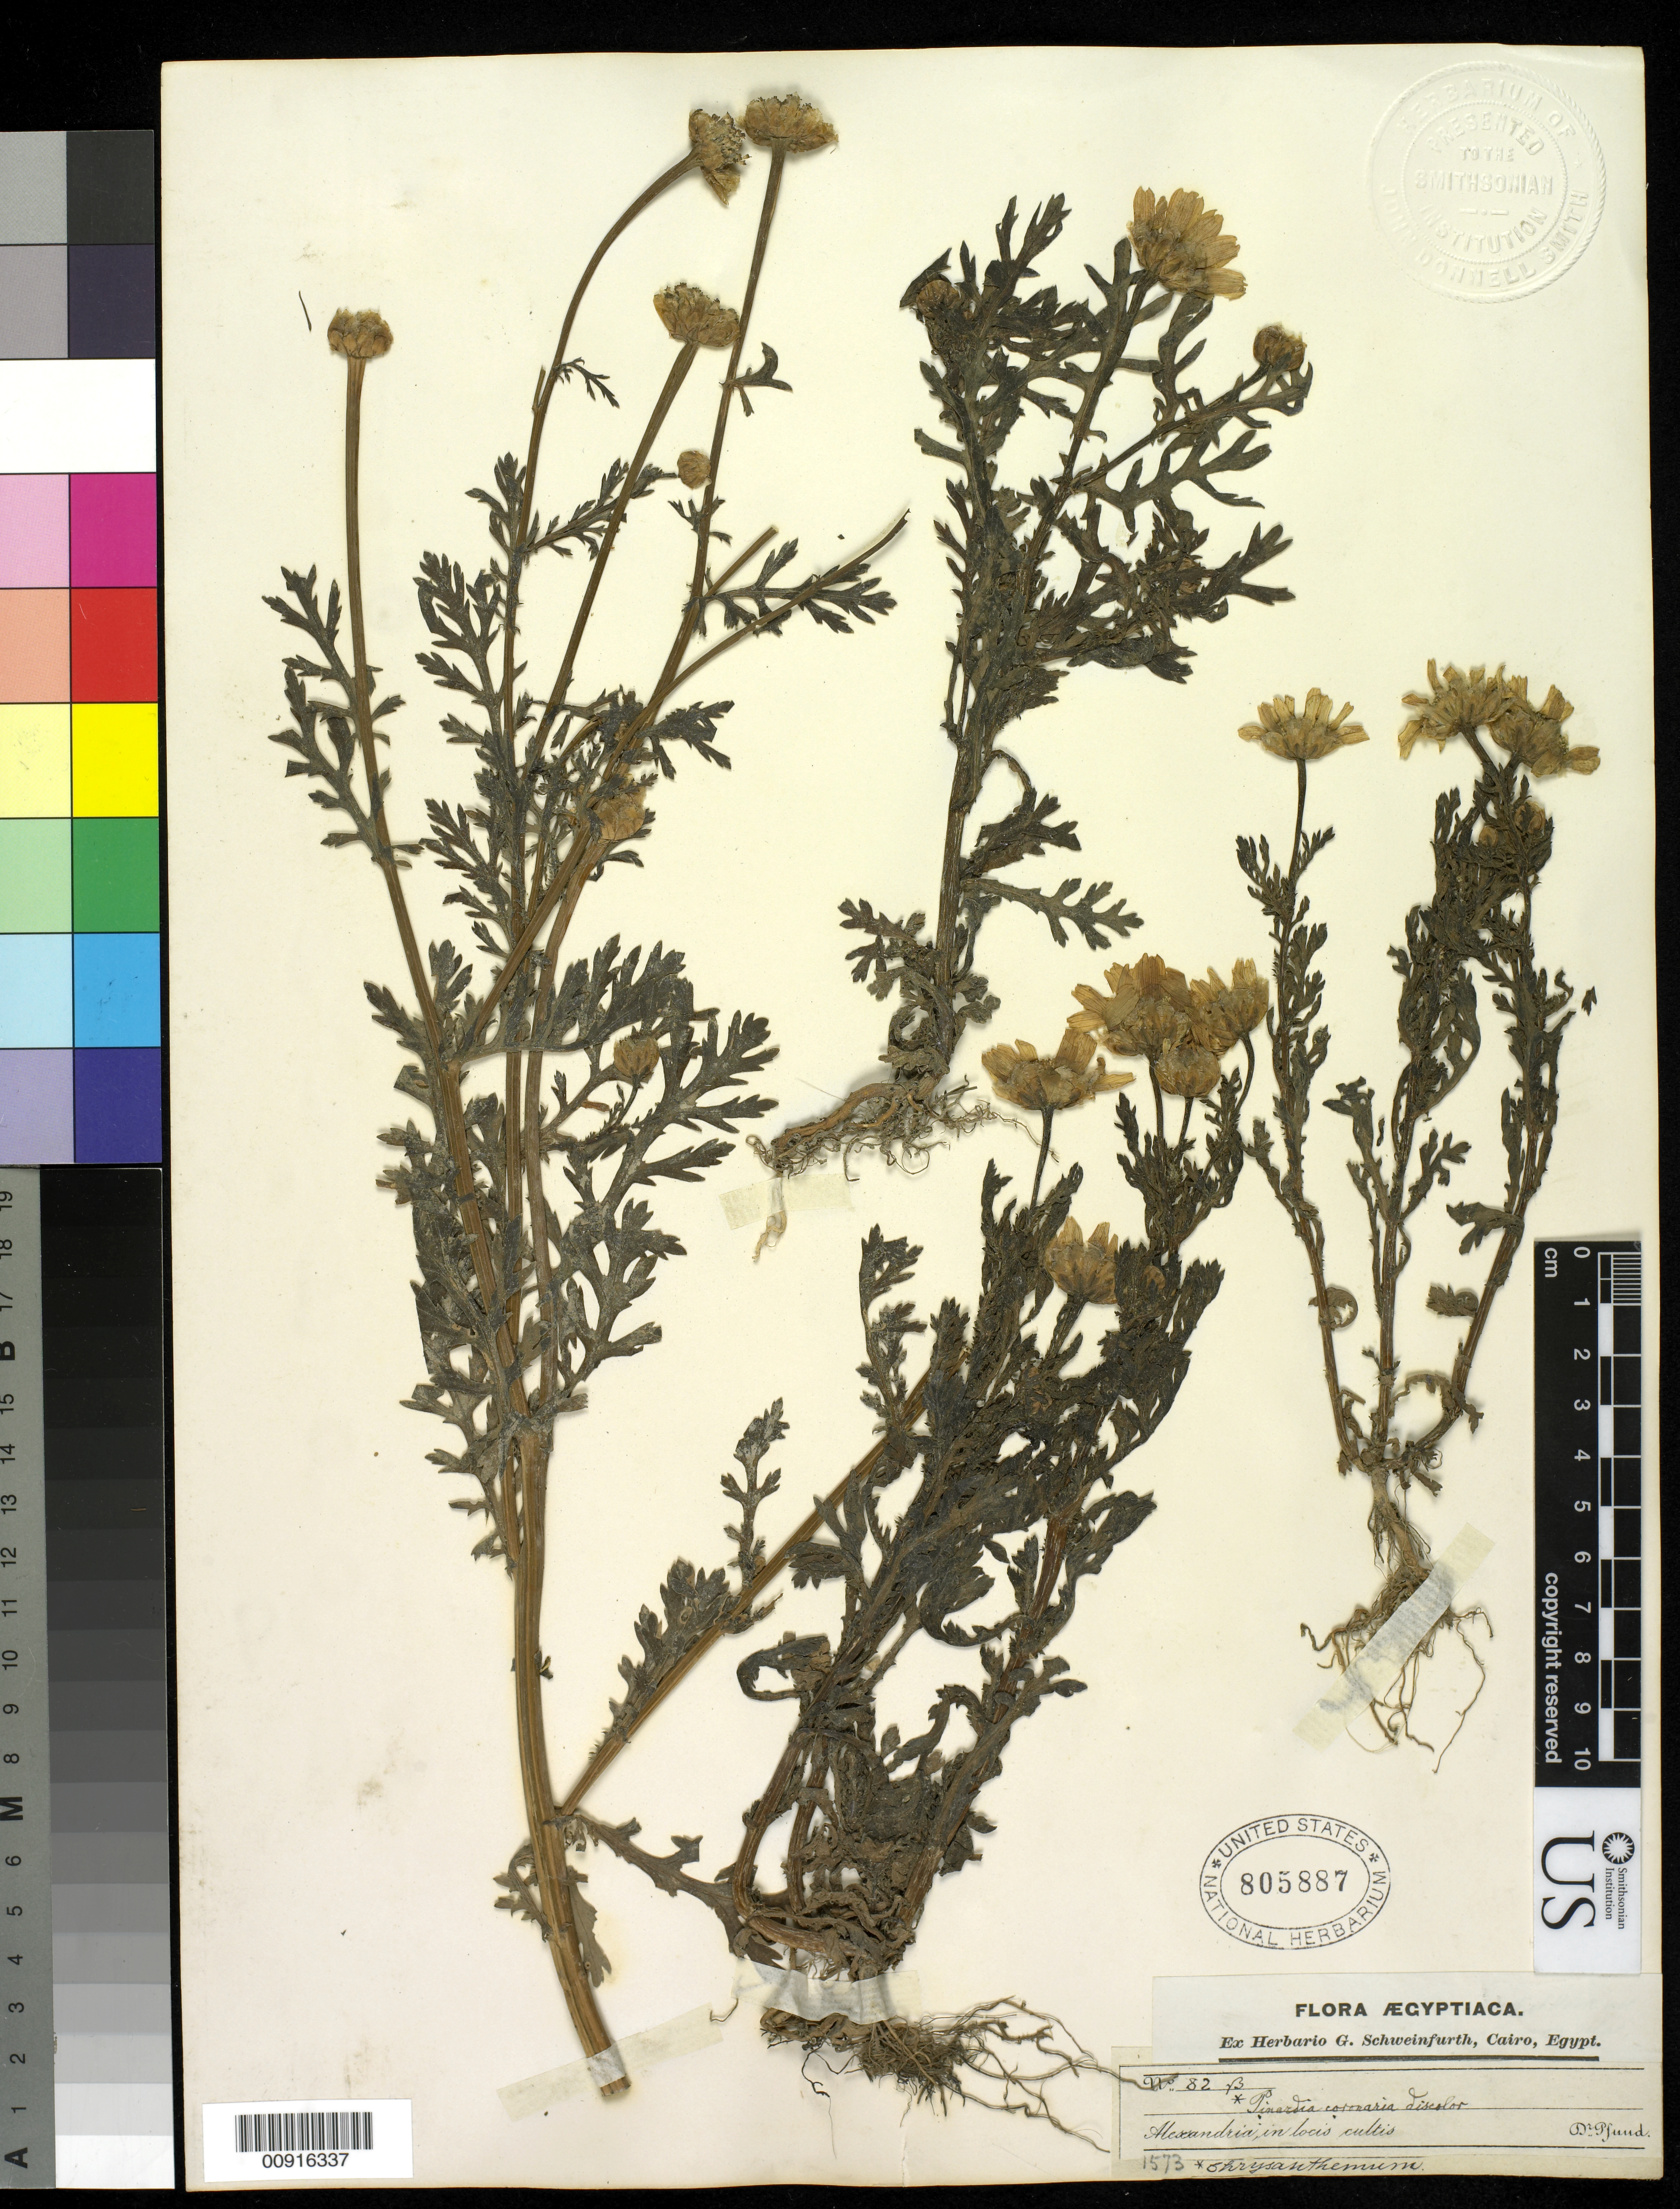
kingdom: Plantae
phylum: Tracheophyta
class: Magnoliopsida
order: Asterales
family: Asteraceae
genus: Chrysanthemum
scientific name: Chrysanthemum coronarium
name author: L.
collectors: -. Pfund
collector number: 82 B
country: Egypt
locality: Alexandria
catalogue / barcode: US 805887